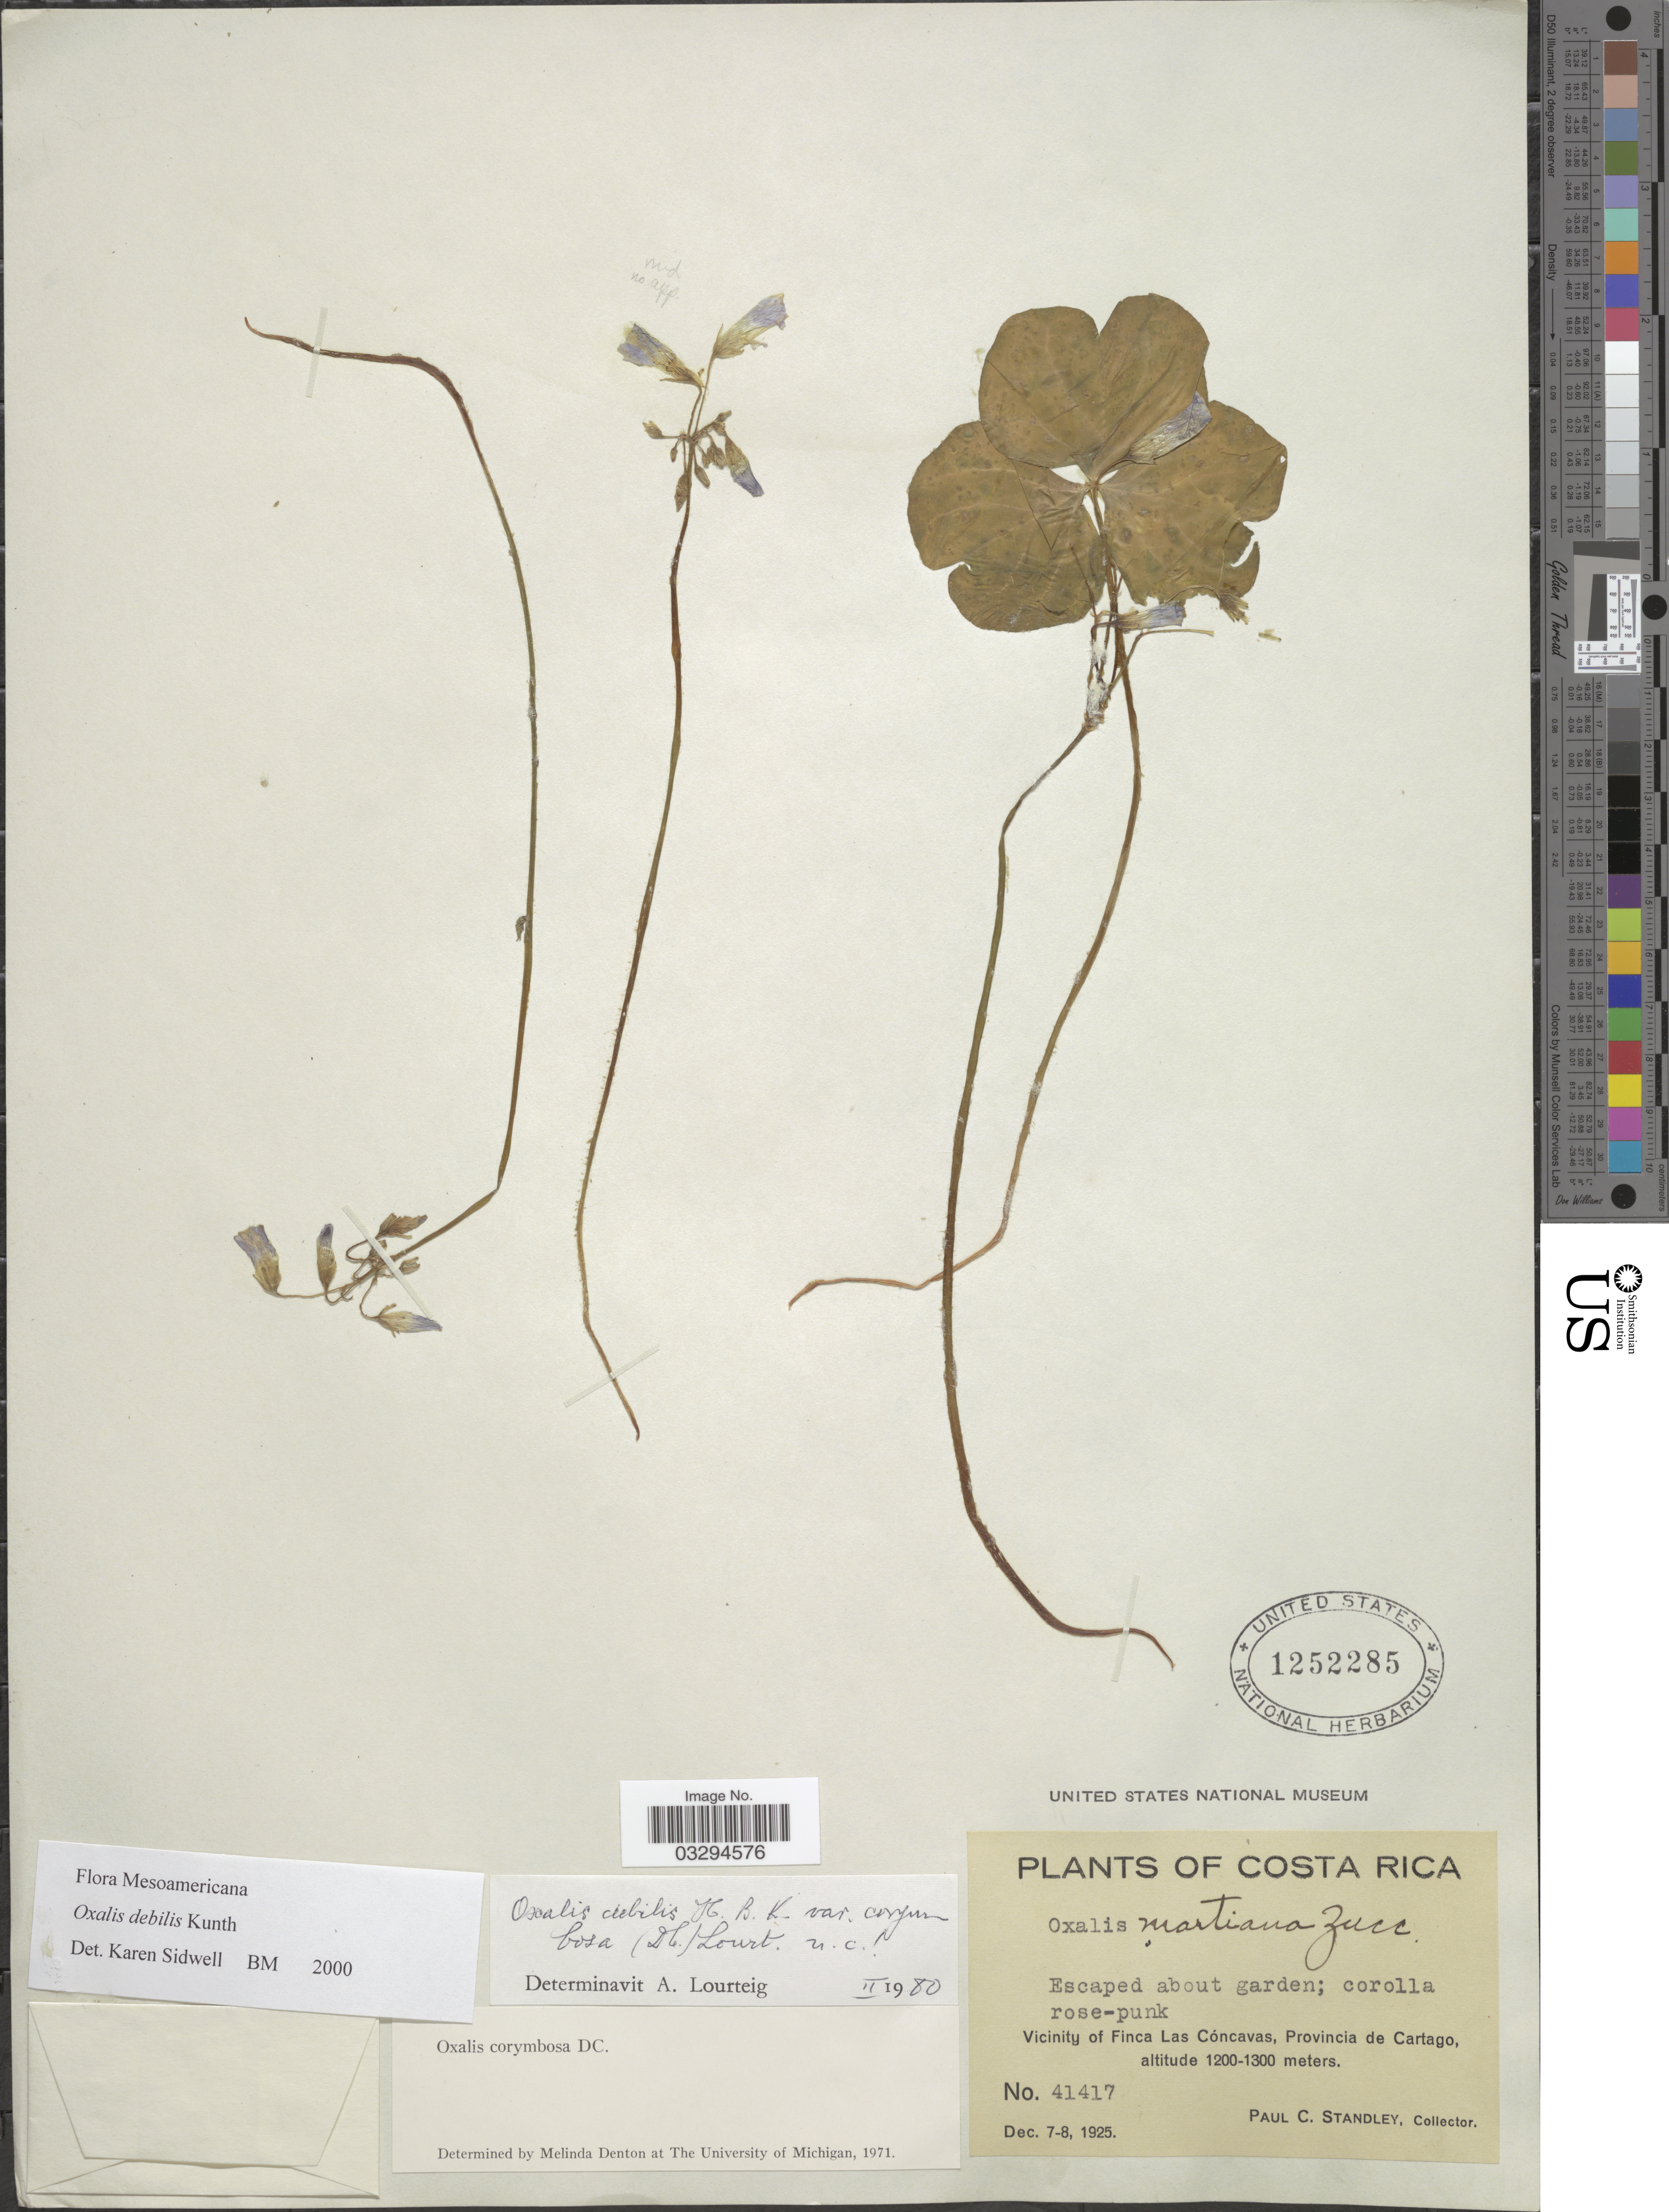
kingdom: Plantae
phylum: Tracheophyta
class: Magnoliopsida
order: Oxalidales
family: Oxalidaceae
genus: Oxalis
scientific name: Oxalis debilis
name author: Kunth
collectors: P. C. Standley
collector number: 41417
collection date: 1925-12-07/1925-12-08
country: Costa Rica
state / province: Cartago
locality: Vicinity of Finca Las Cóncavas.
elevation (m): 1200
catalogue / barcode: US 1252285